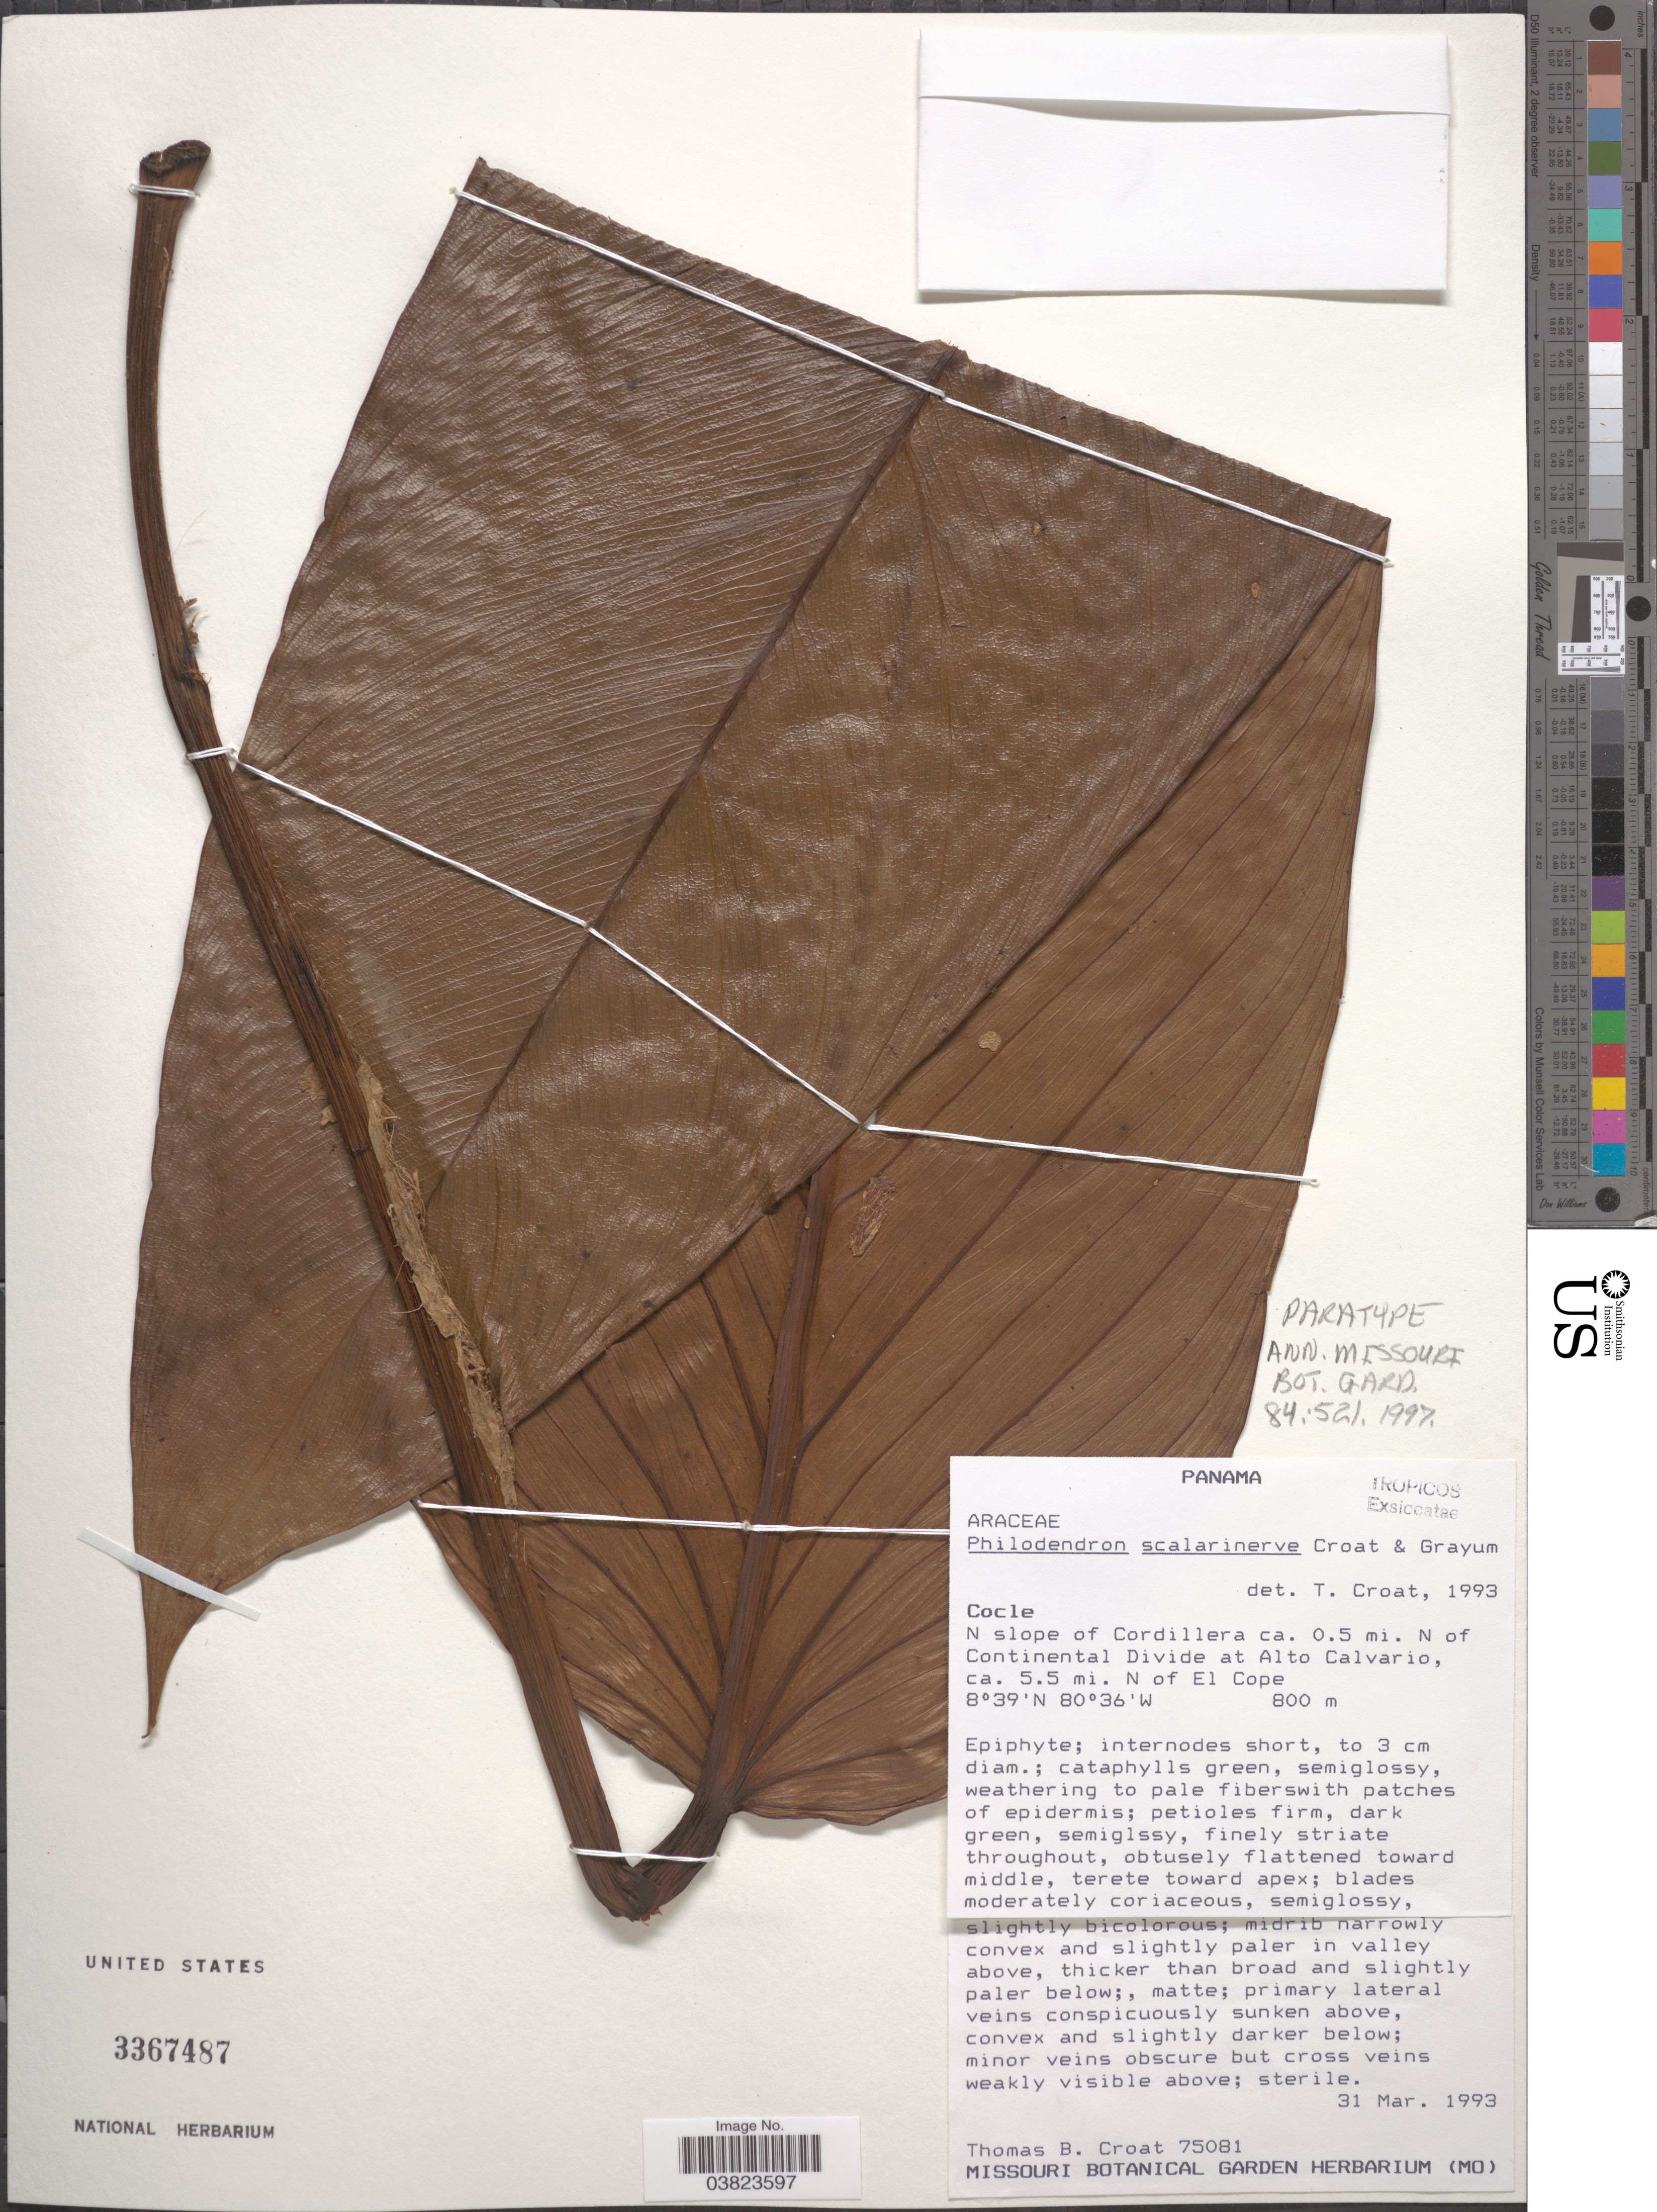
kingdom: Plantae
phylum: Tracheophyta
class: Liliopsida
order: Alismatales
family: Araceae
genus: Philodendron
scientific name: Philodendron scalarinerve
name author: Croat & Grayum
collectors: T. B. Croat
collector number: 75081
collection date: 1993-03-31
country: Panama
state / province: Cocle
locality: N slope of Cordillera ca. 0.5 mi. N of Continental Divide et Alto Calvario, ca. 5.5 mi. N of El Cope.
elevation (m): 800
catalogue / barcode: US 3367487